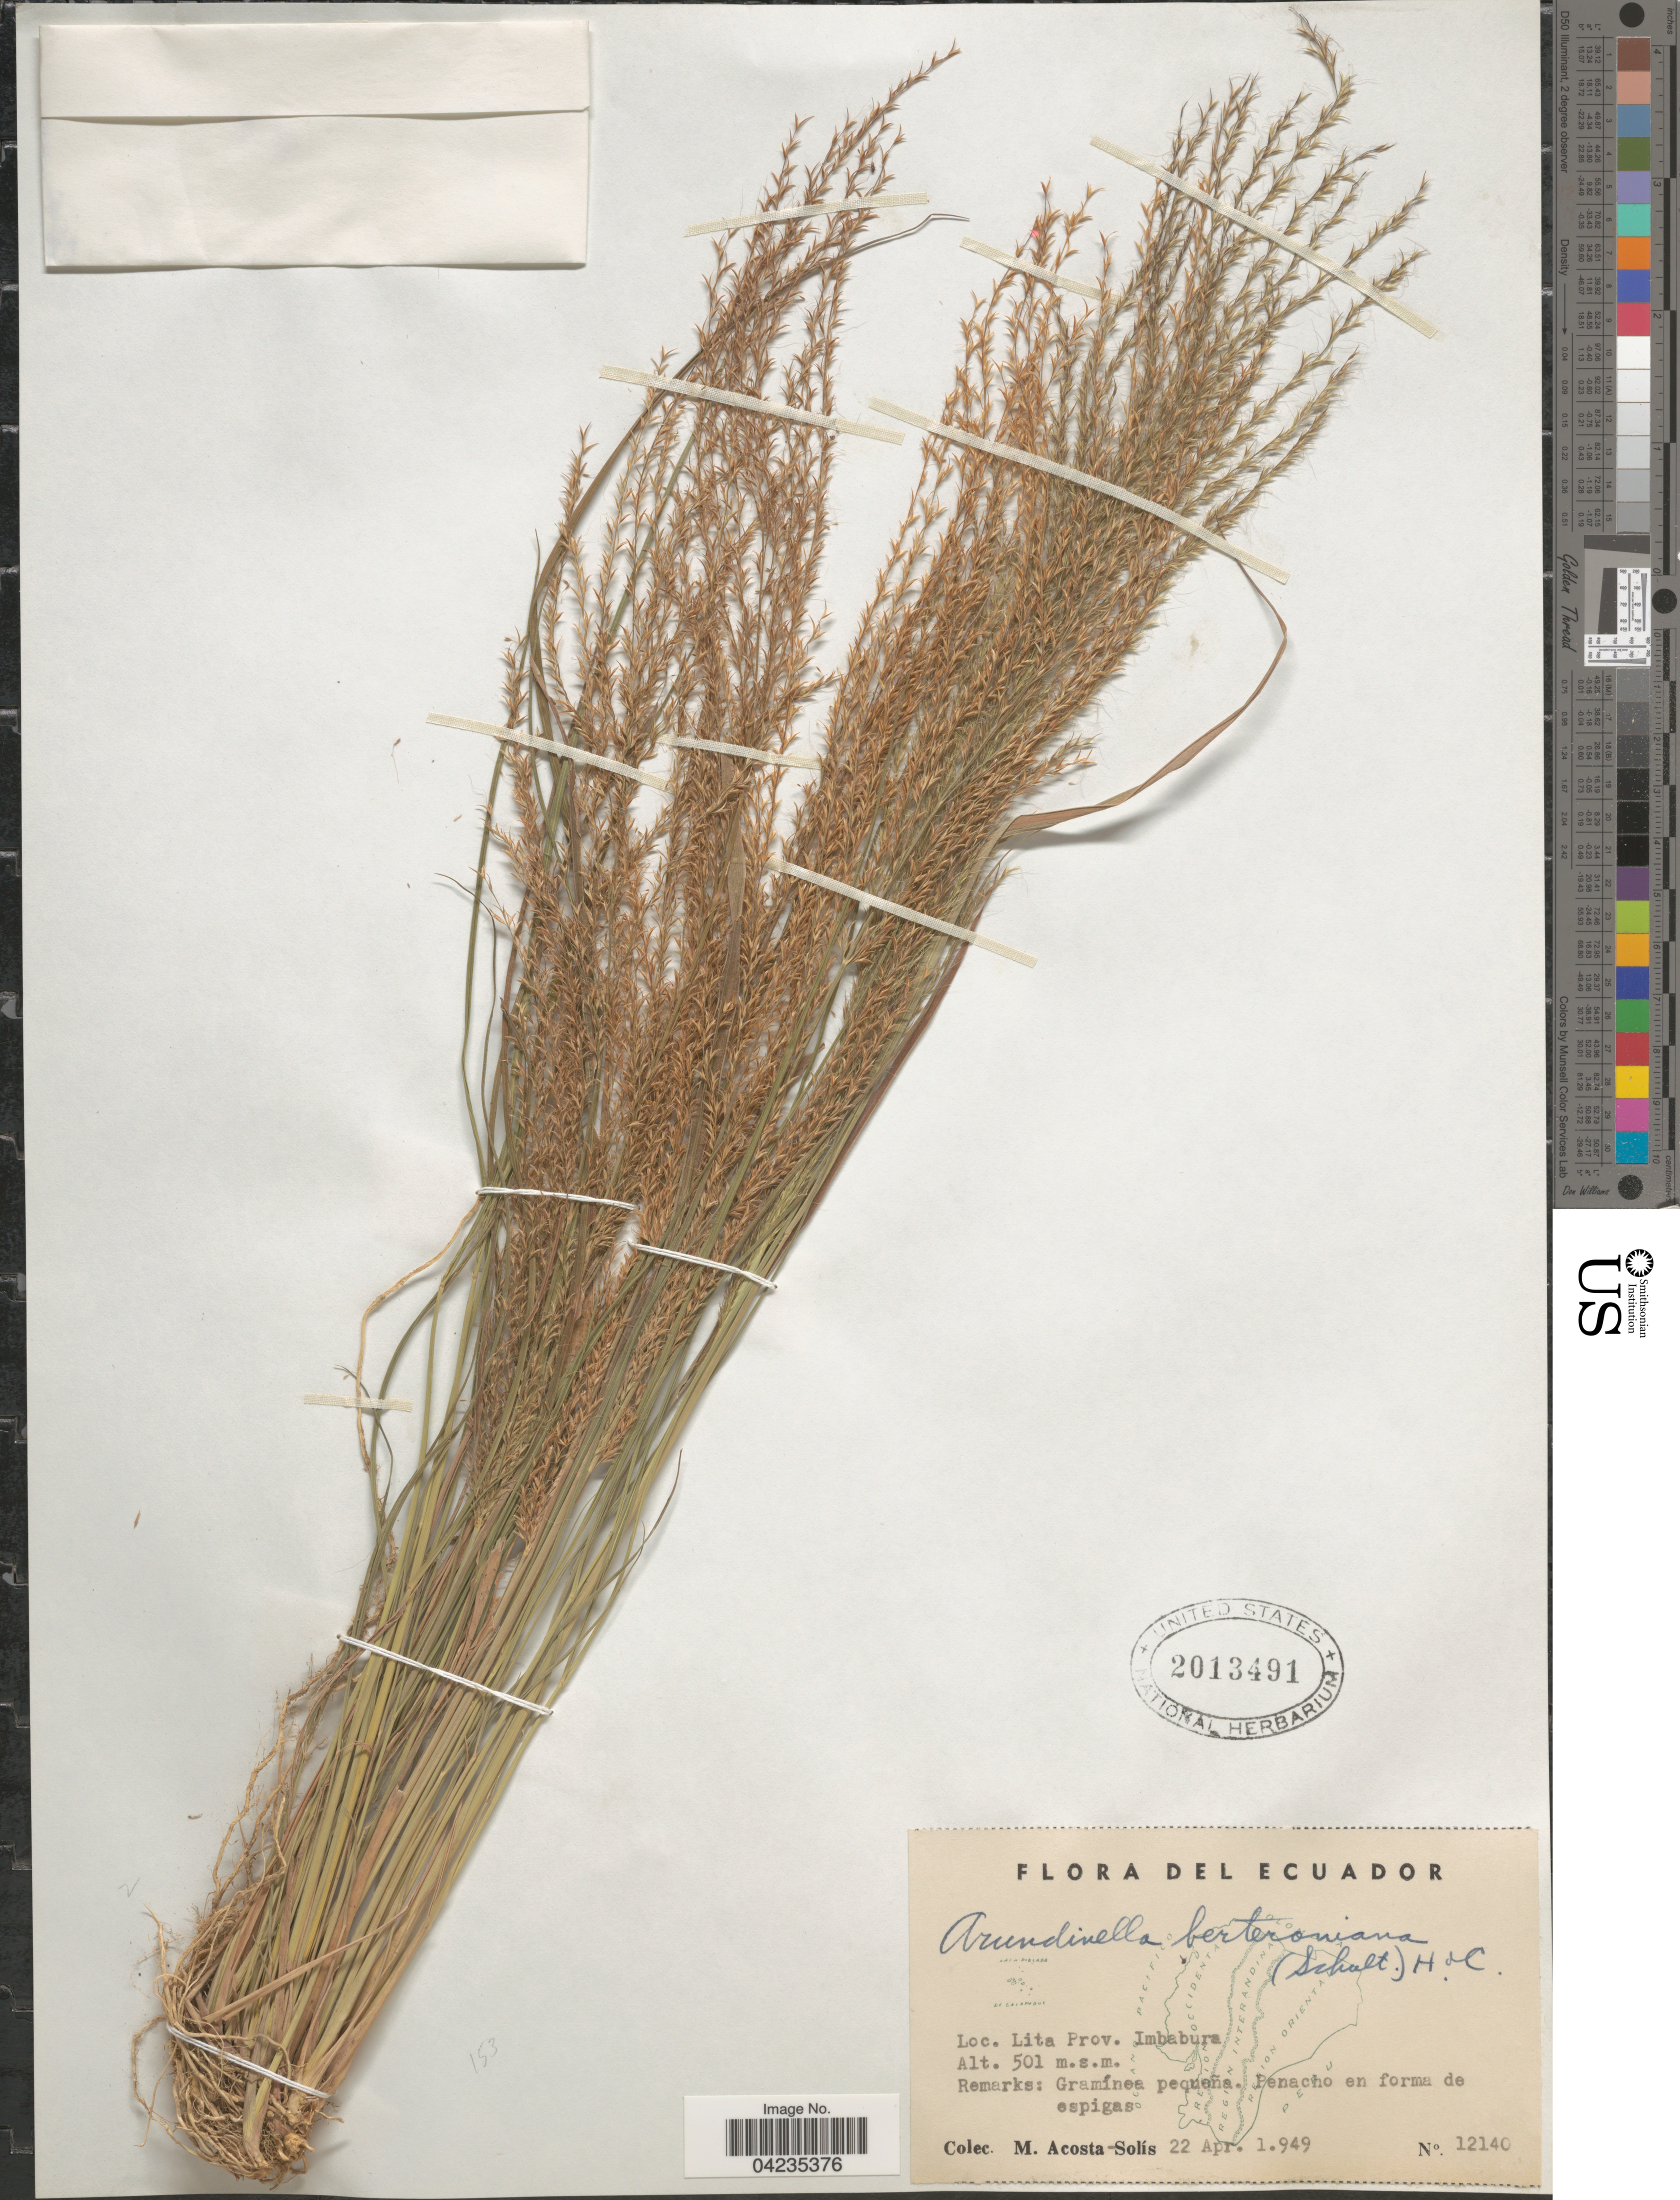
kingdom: Plantae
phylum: Tracheophyta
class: Liliopsida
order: Poales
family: Poaceae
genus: Arundinella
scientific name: Arundinella berteroniana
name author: (Schult.) Hitchc. & Chase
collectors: M. Acosta Solis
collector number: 12140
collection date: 1949-04-22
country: Ecuador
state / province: Imbabura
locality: Lita.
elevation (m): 501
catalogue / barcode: US 2013491